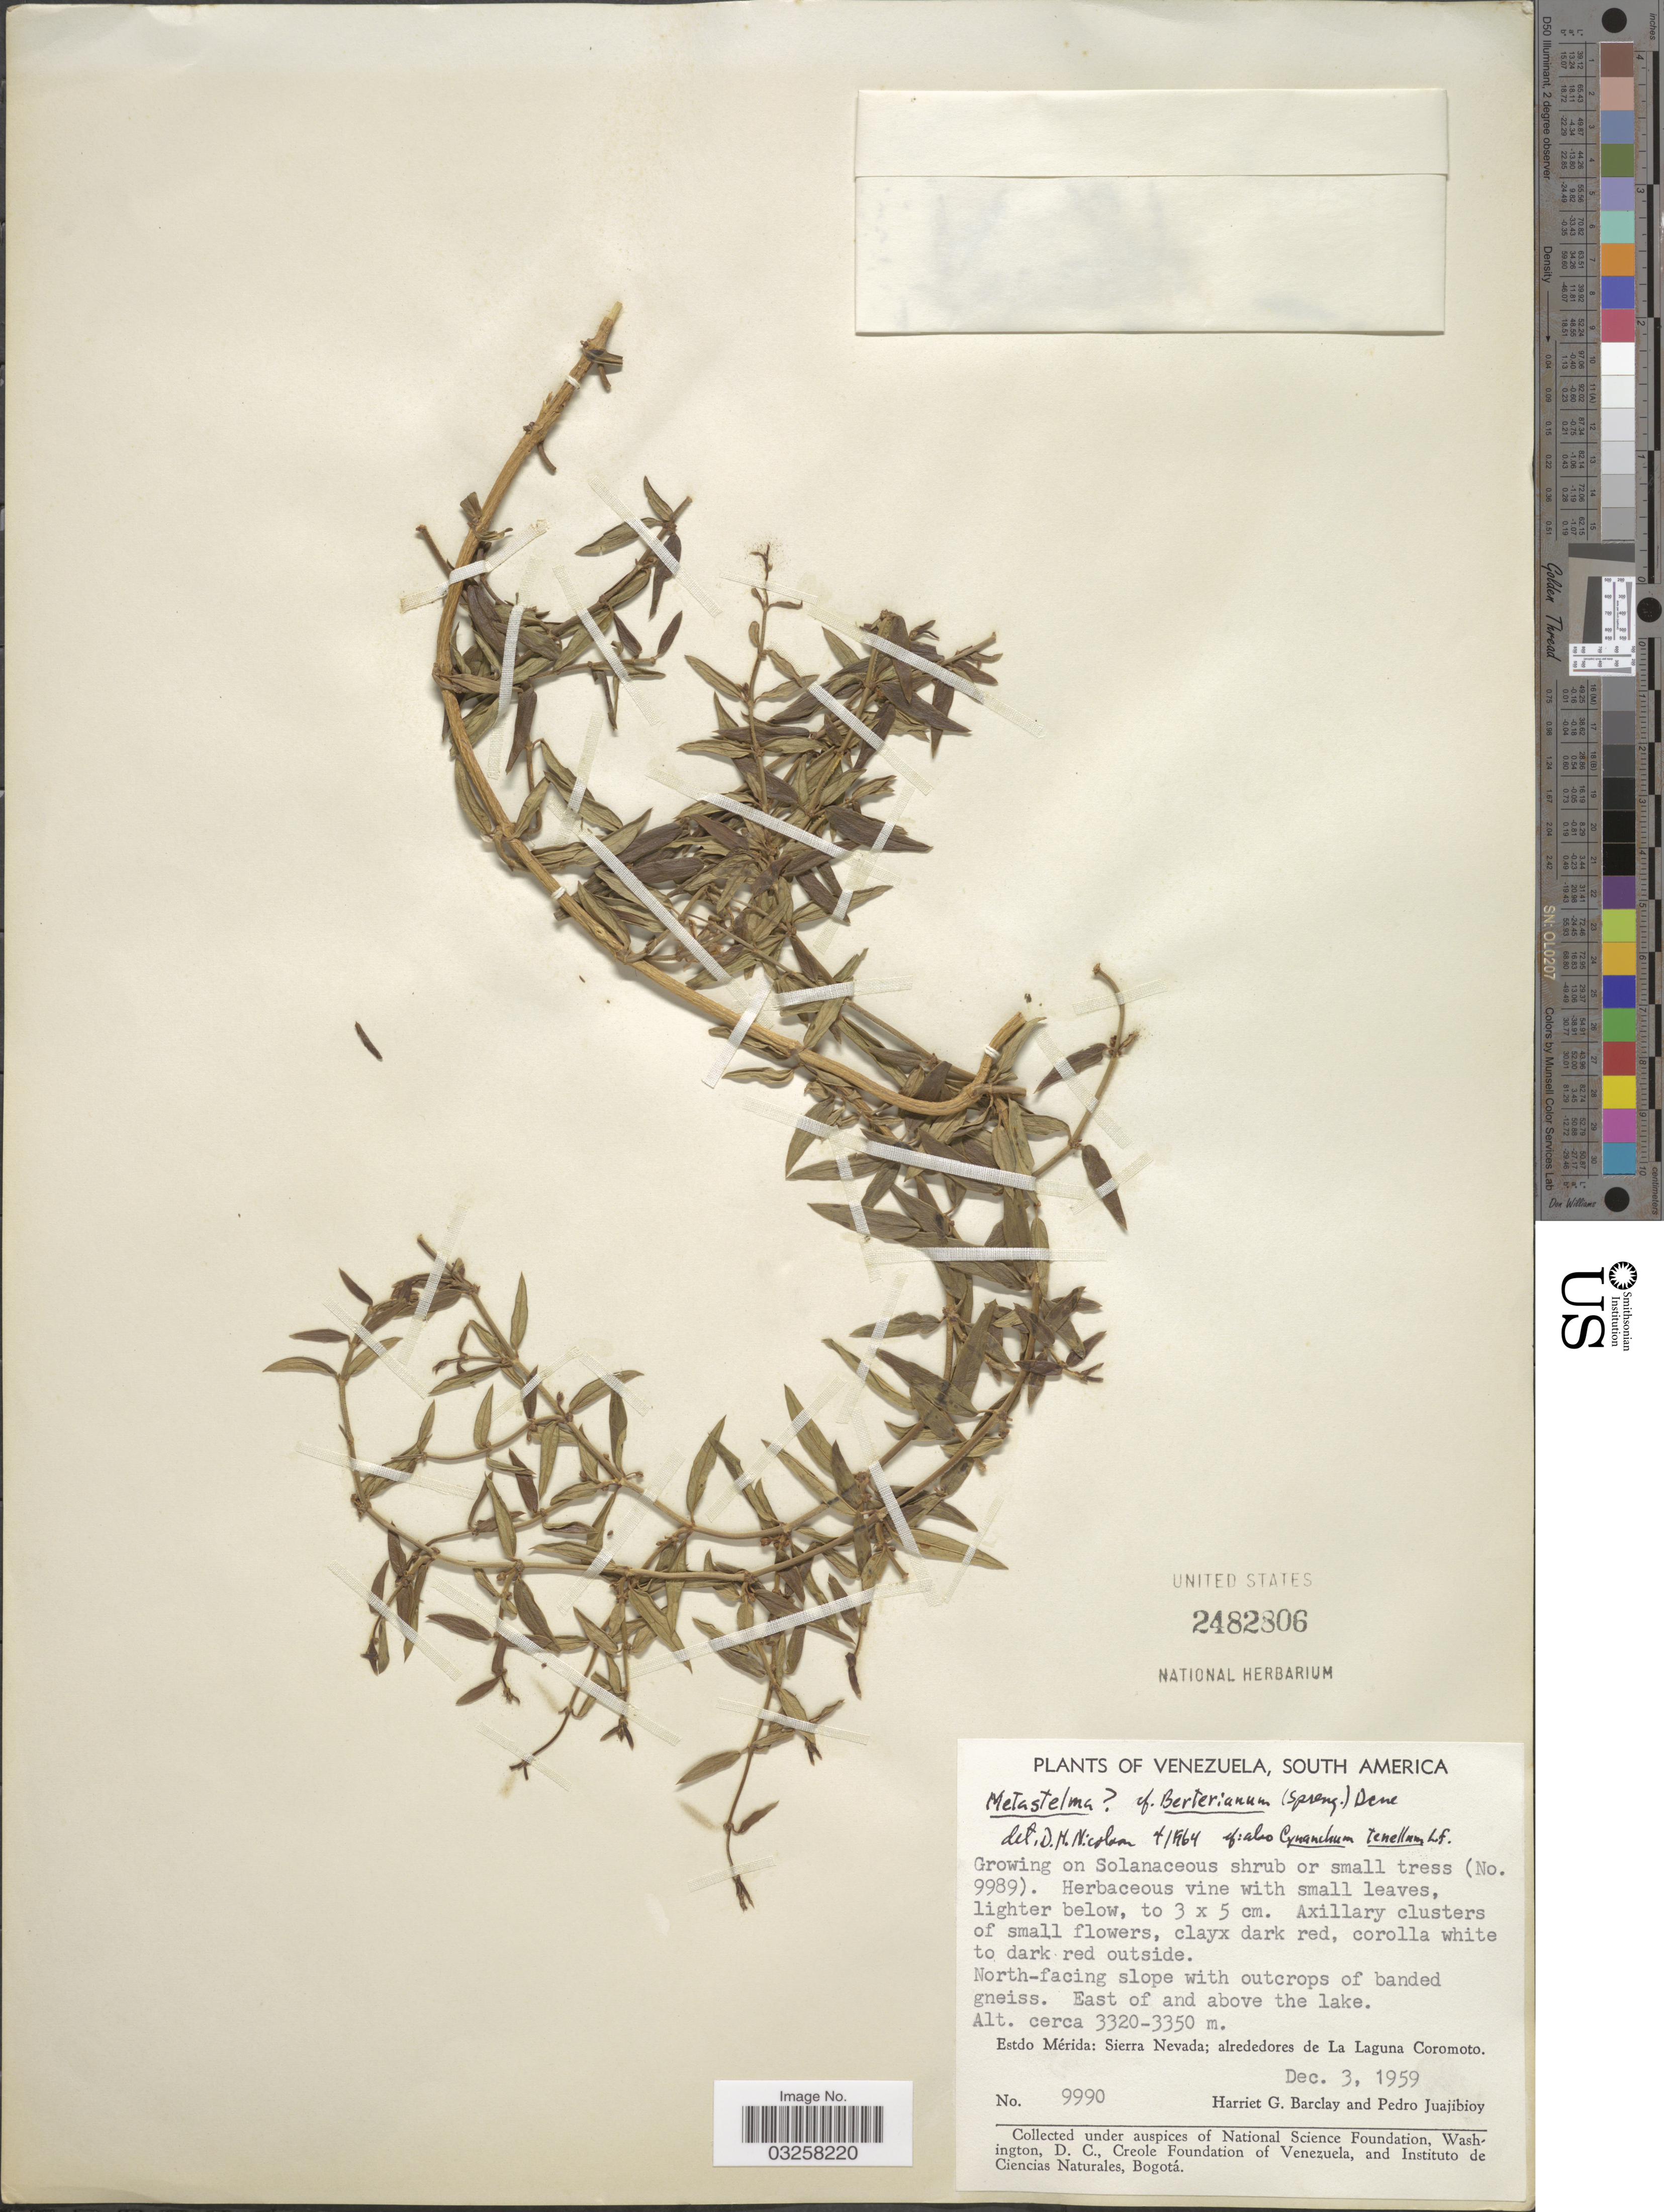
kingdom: Plantae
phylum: Tracheophyta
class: Magnoliopsida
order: Gentianales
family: Apocynaceae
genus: Tassadia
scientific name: Tassadia berteroana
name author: (Spreng.) W.D. Stevens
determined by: Liede-Schumann, Sigrid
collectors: H. G. Barclay & P. Juajibioy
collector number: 9990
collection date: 1959-12-03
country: Venezuela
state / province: Mérida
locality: East of and above the lake. Sierra Nevada; alrededores de La Laguna Coromoto.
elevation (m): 3320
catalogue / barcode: US 2482806